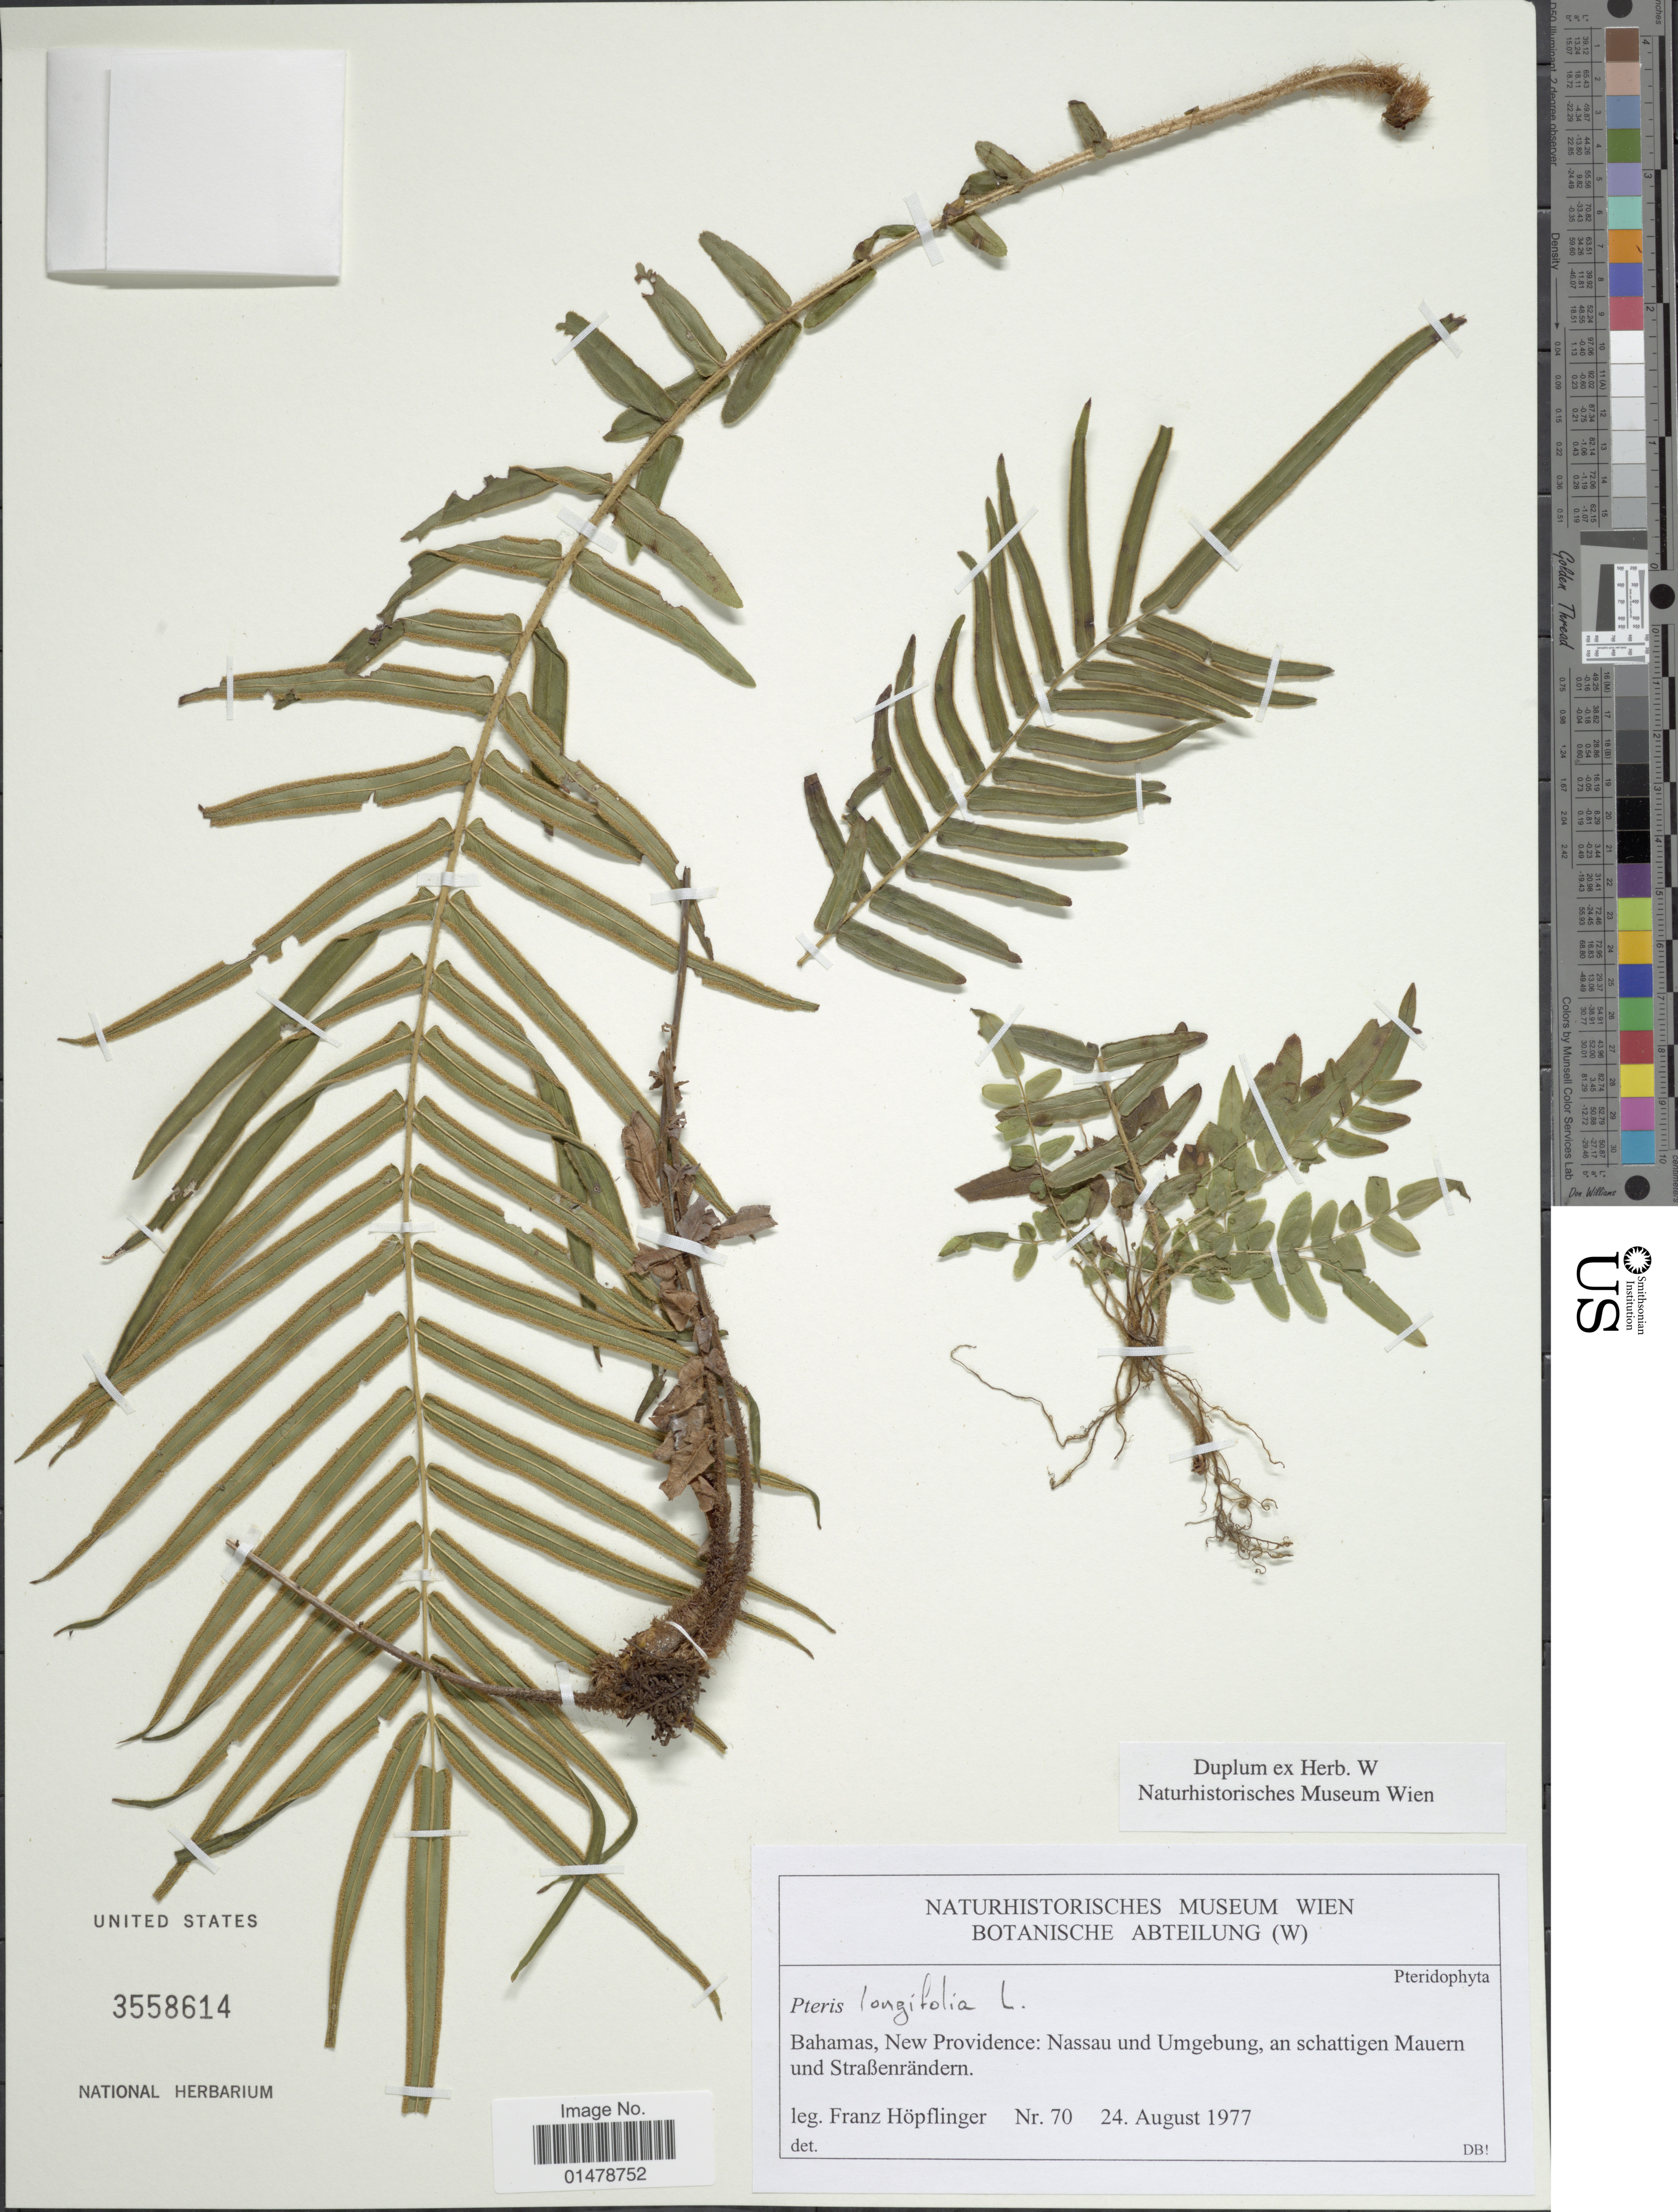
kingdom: Plantae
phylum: Tracheophyta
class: Polypodiopsida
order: Polypodiales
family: Pteridaceae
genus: Pteris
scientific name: Pteris longifolia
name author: L.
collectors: F. Hopflinger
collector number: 70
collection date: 1977-08-24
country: Bahamas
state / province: New Providence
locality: Nassau und Umgebung, an Schattigen Mauern und Strassenrandern.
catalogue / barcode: US 3558614